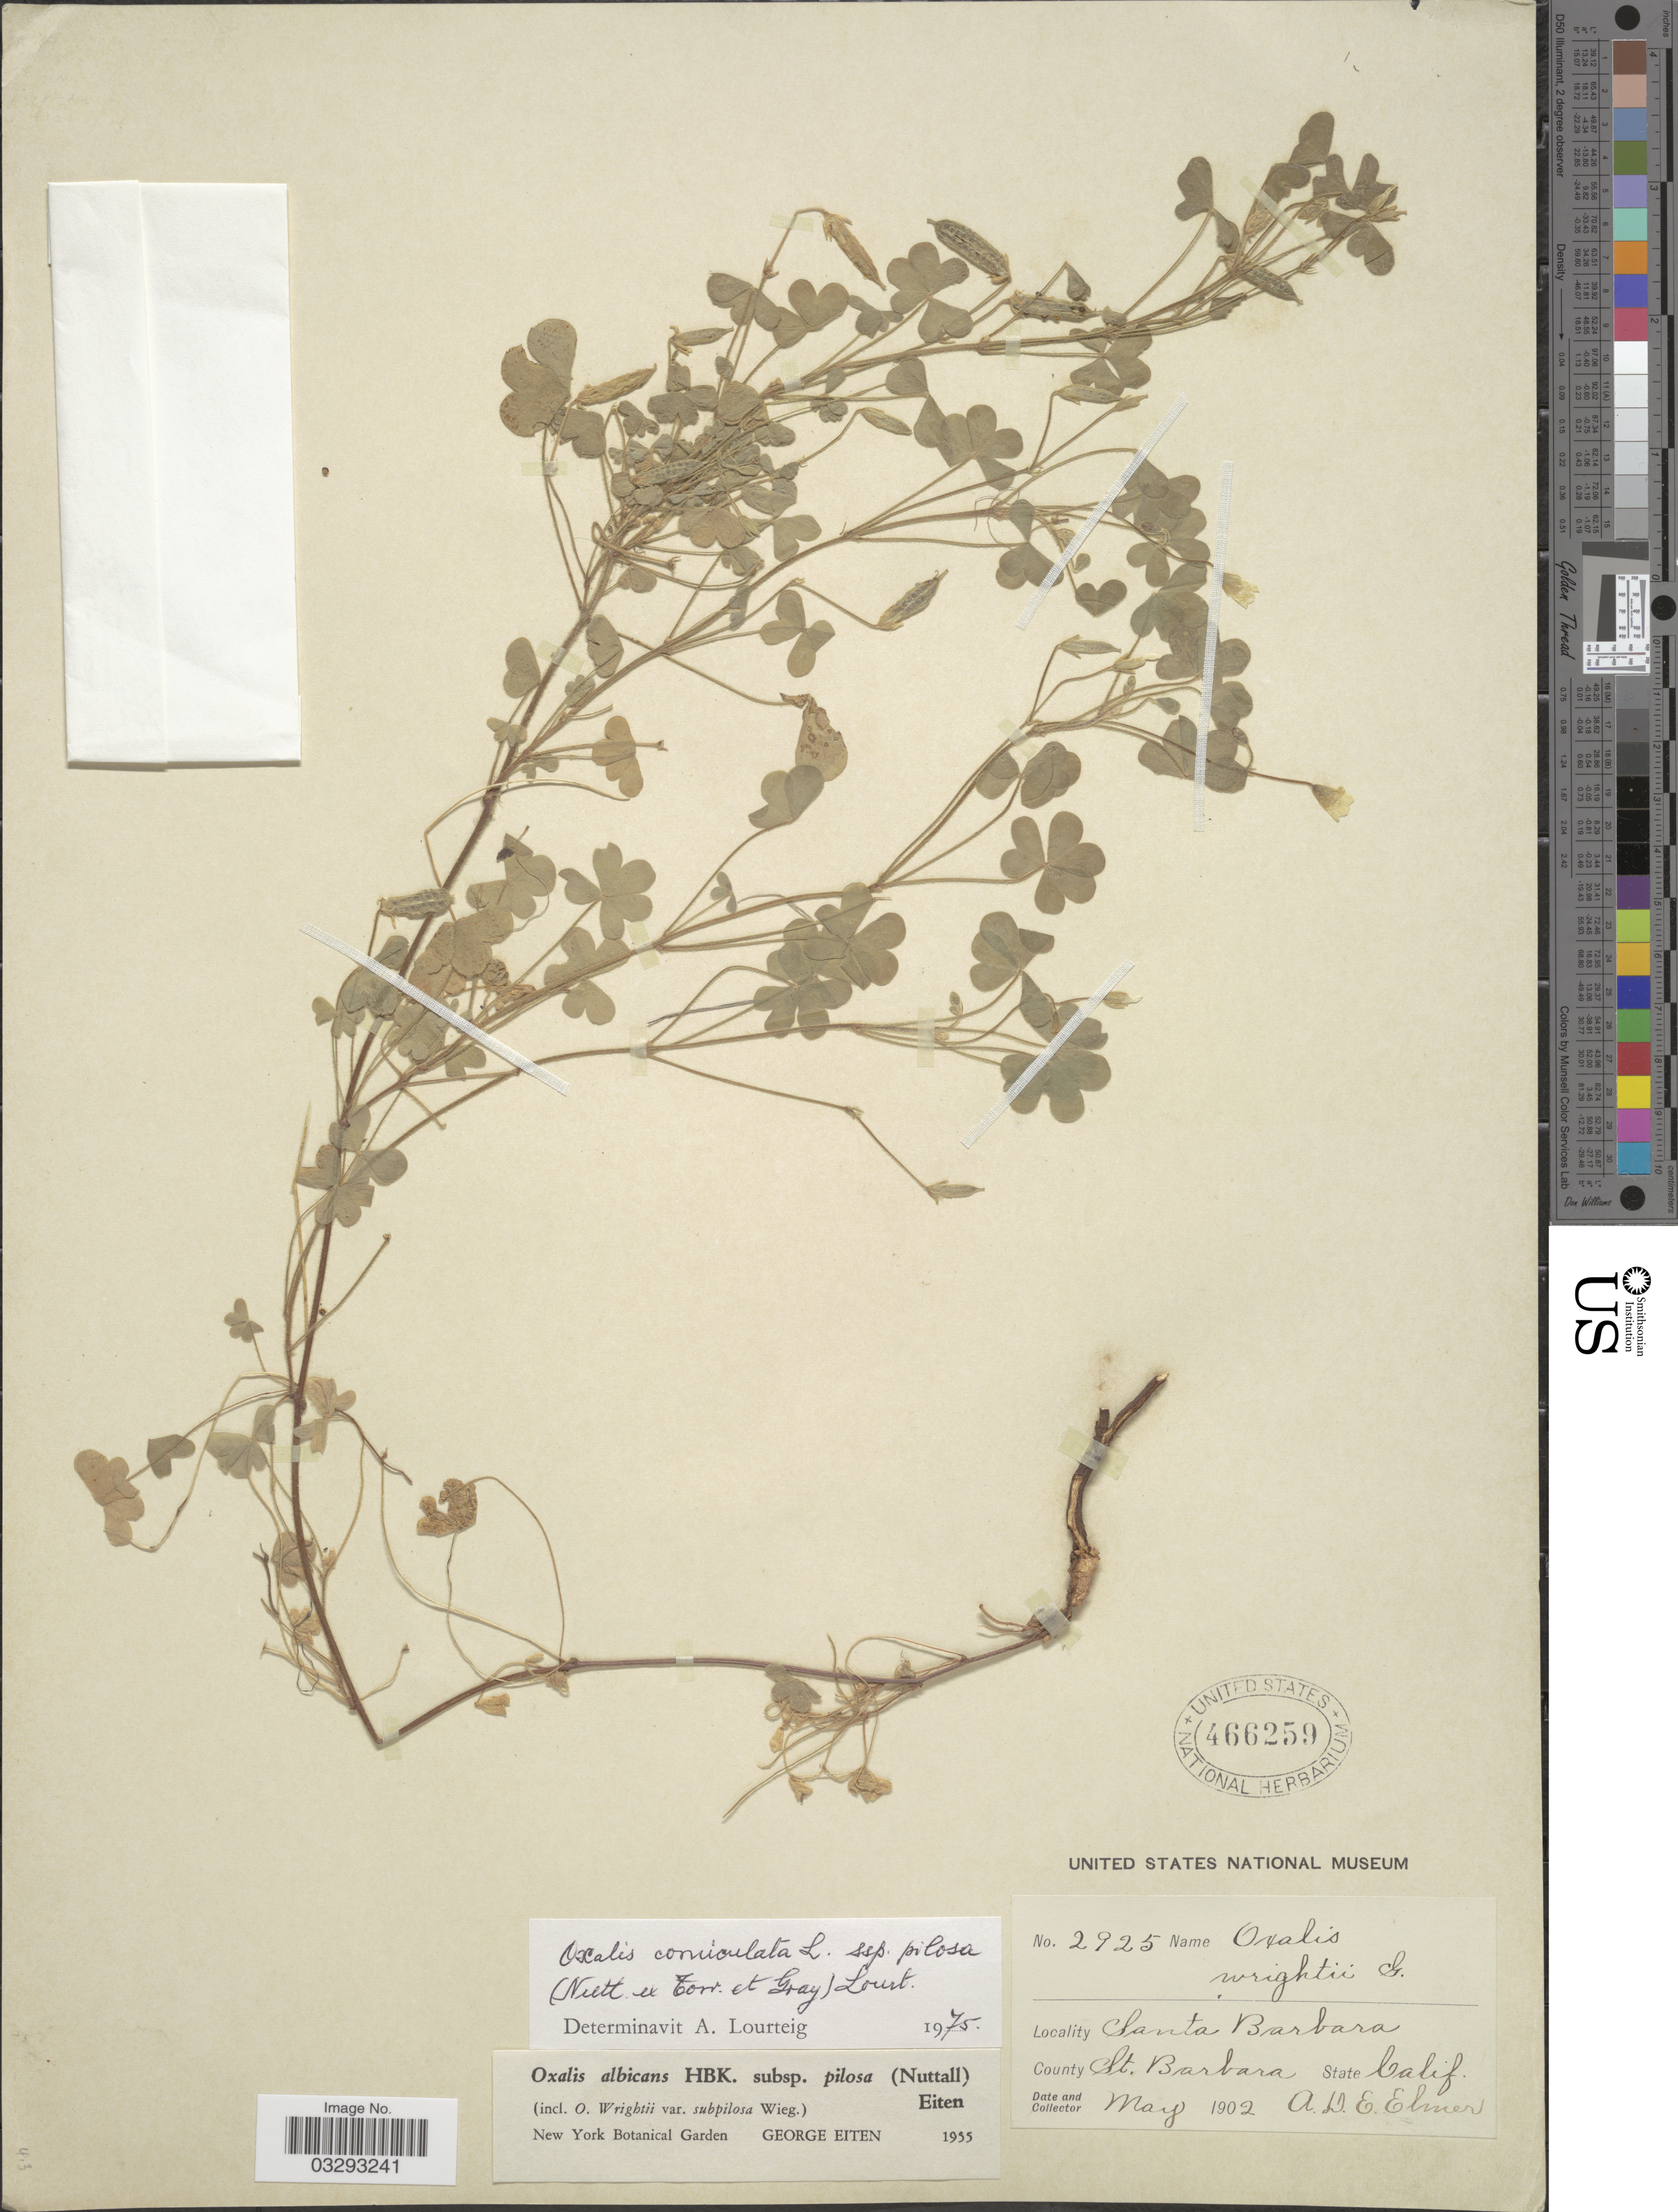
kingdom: Plantae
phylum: Tracheophyta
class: Magnoliopsida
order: Oxalidales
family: Oxalidaceae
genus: Oxalis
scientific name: Oxalis corniculata subsp. pilosa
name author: (Nutt.) Lourteig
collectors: A. D. E. Elmer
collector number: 2925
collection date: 1902-05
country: United States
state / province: California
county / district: Santa Barbara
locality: Santa Barbara. County St. Barbara.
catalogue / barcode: US 466259